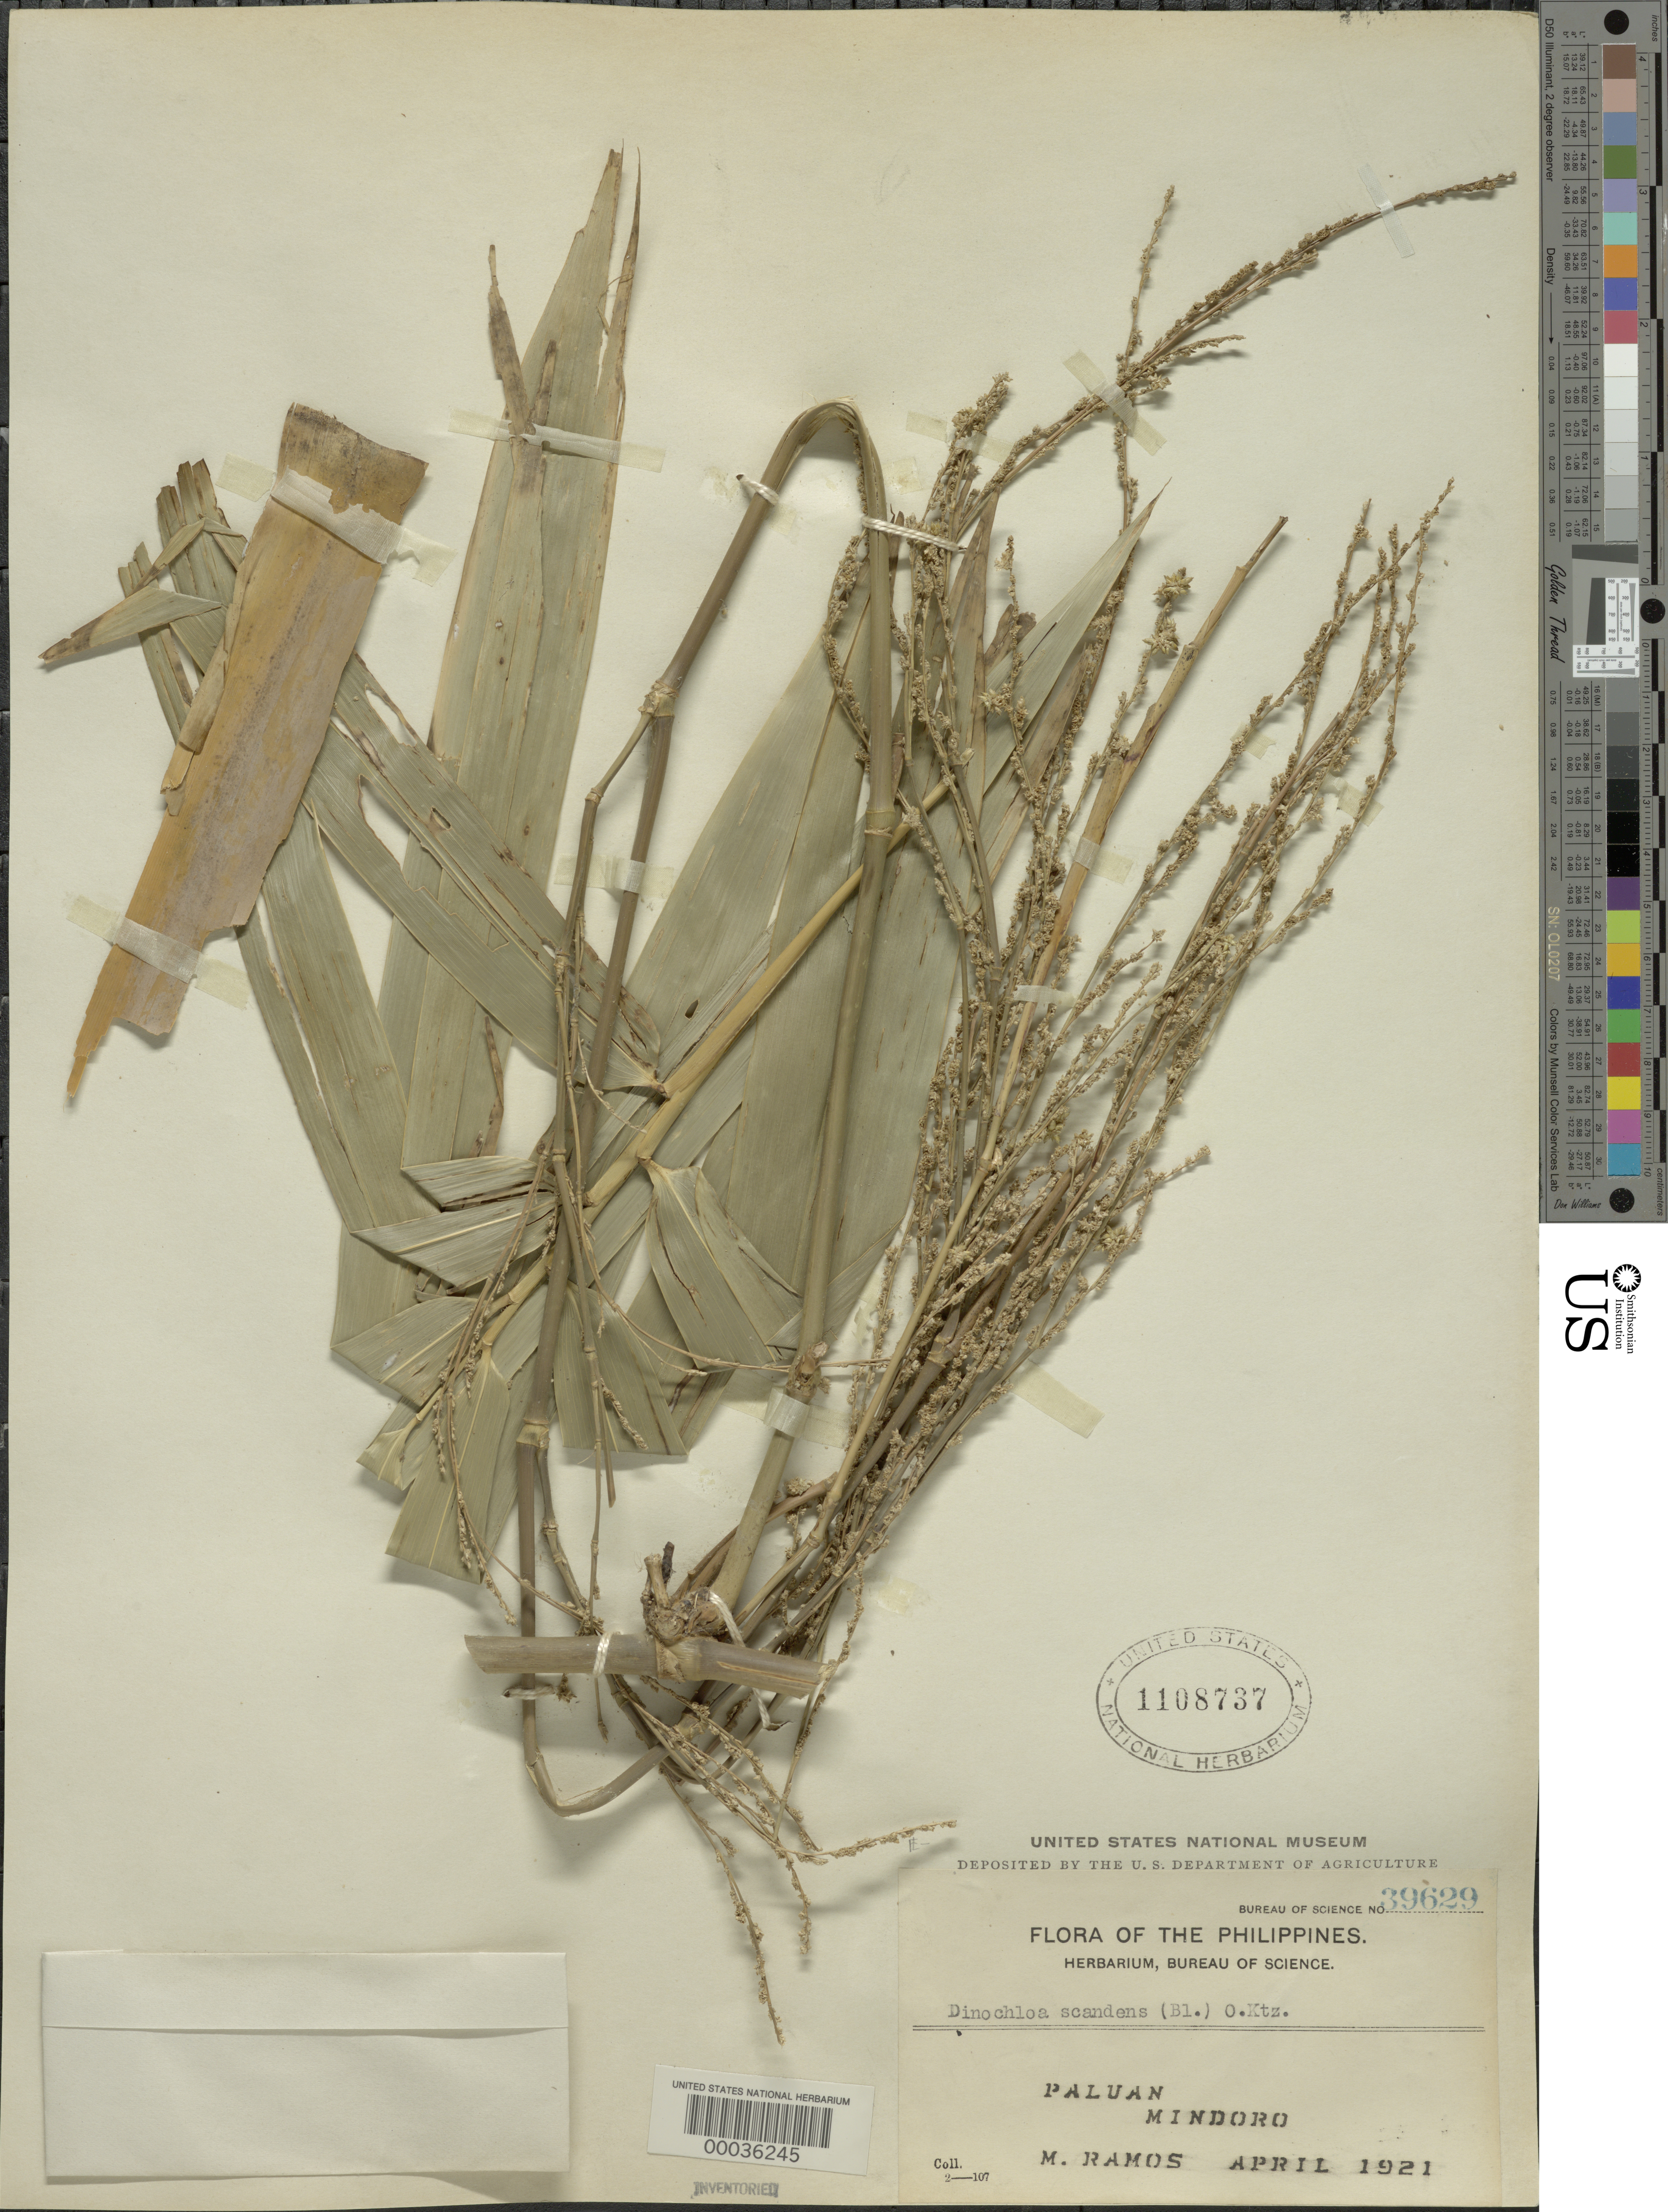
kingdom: Plantae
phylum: Tracheophyta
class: Liliopsida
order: Poales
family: Poaceae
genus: Dinochloa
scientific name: Dinochloa scandens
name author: (Blume ex Nees) Kuntze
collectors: M. Ramos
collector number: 39629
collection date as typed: Apr 1921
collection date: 1921-04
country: Philippines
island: Mindoro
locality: Palvan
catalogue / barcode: US 1108737